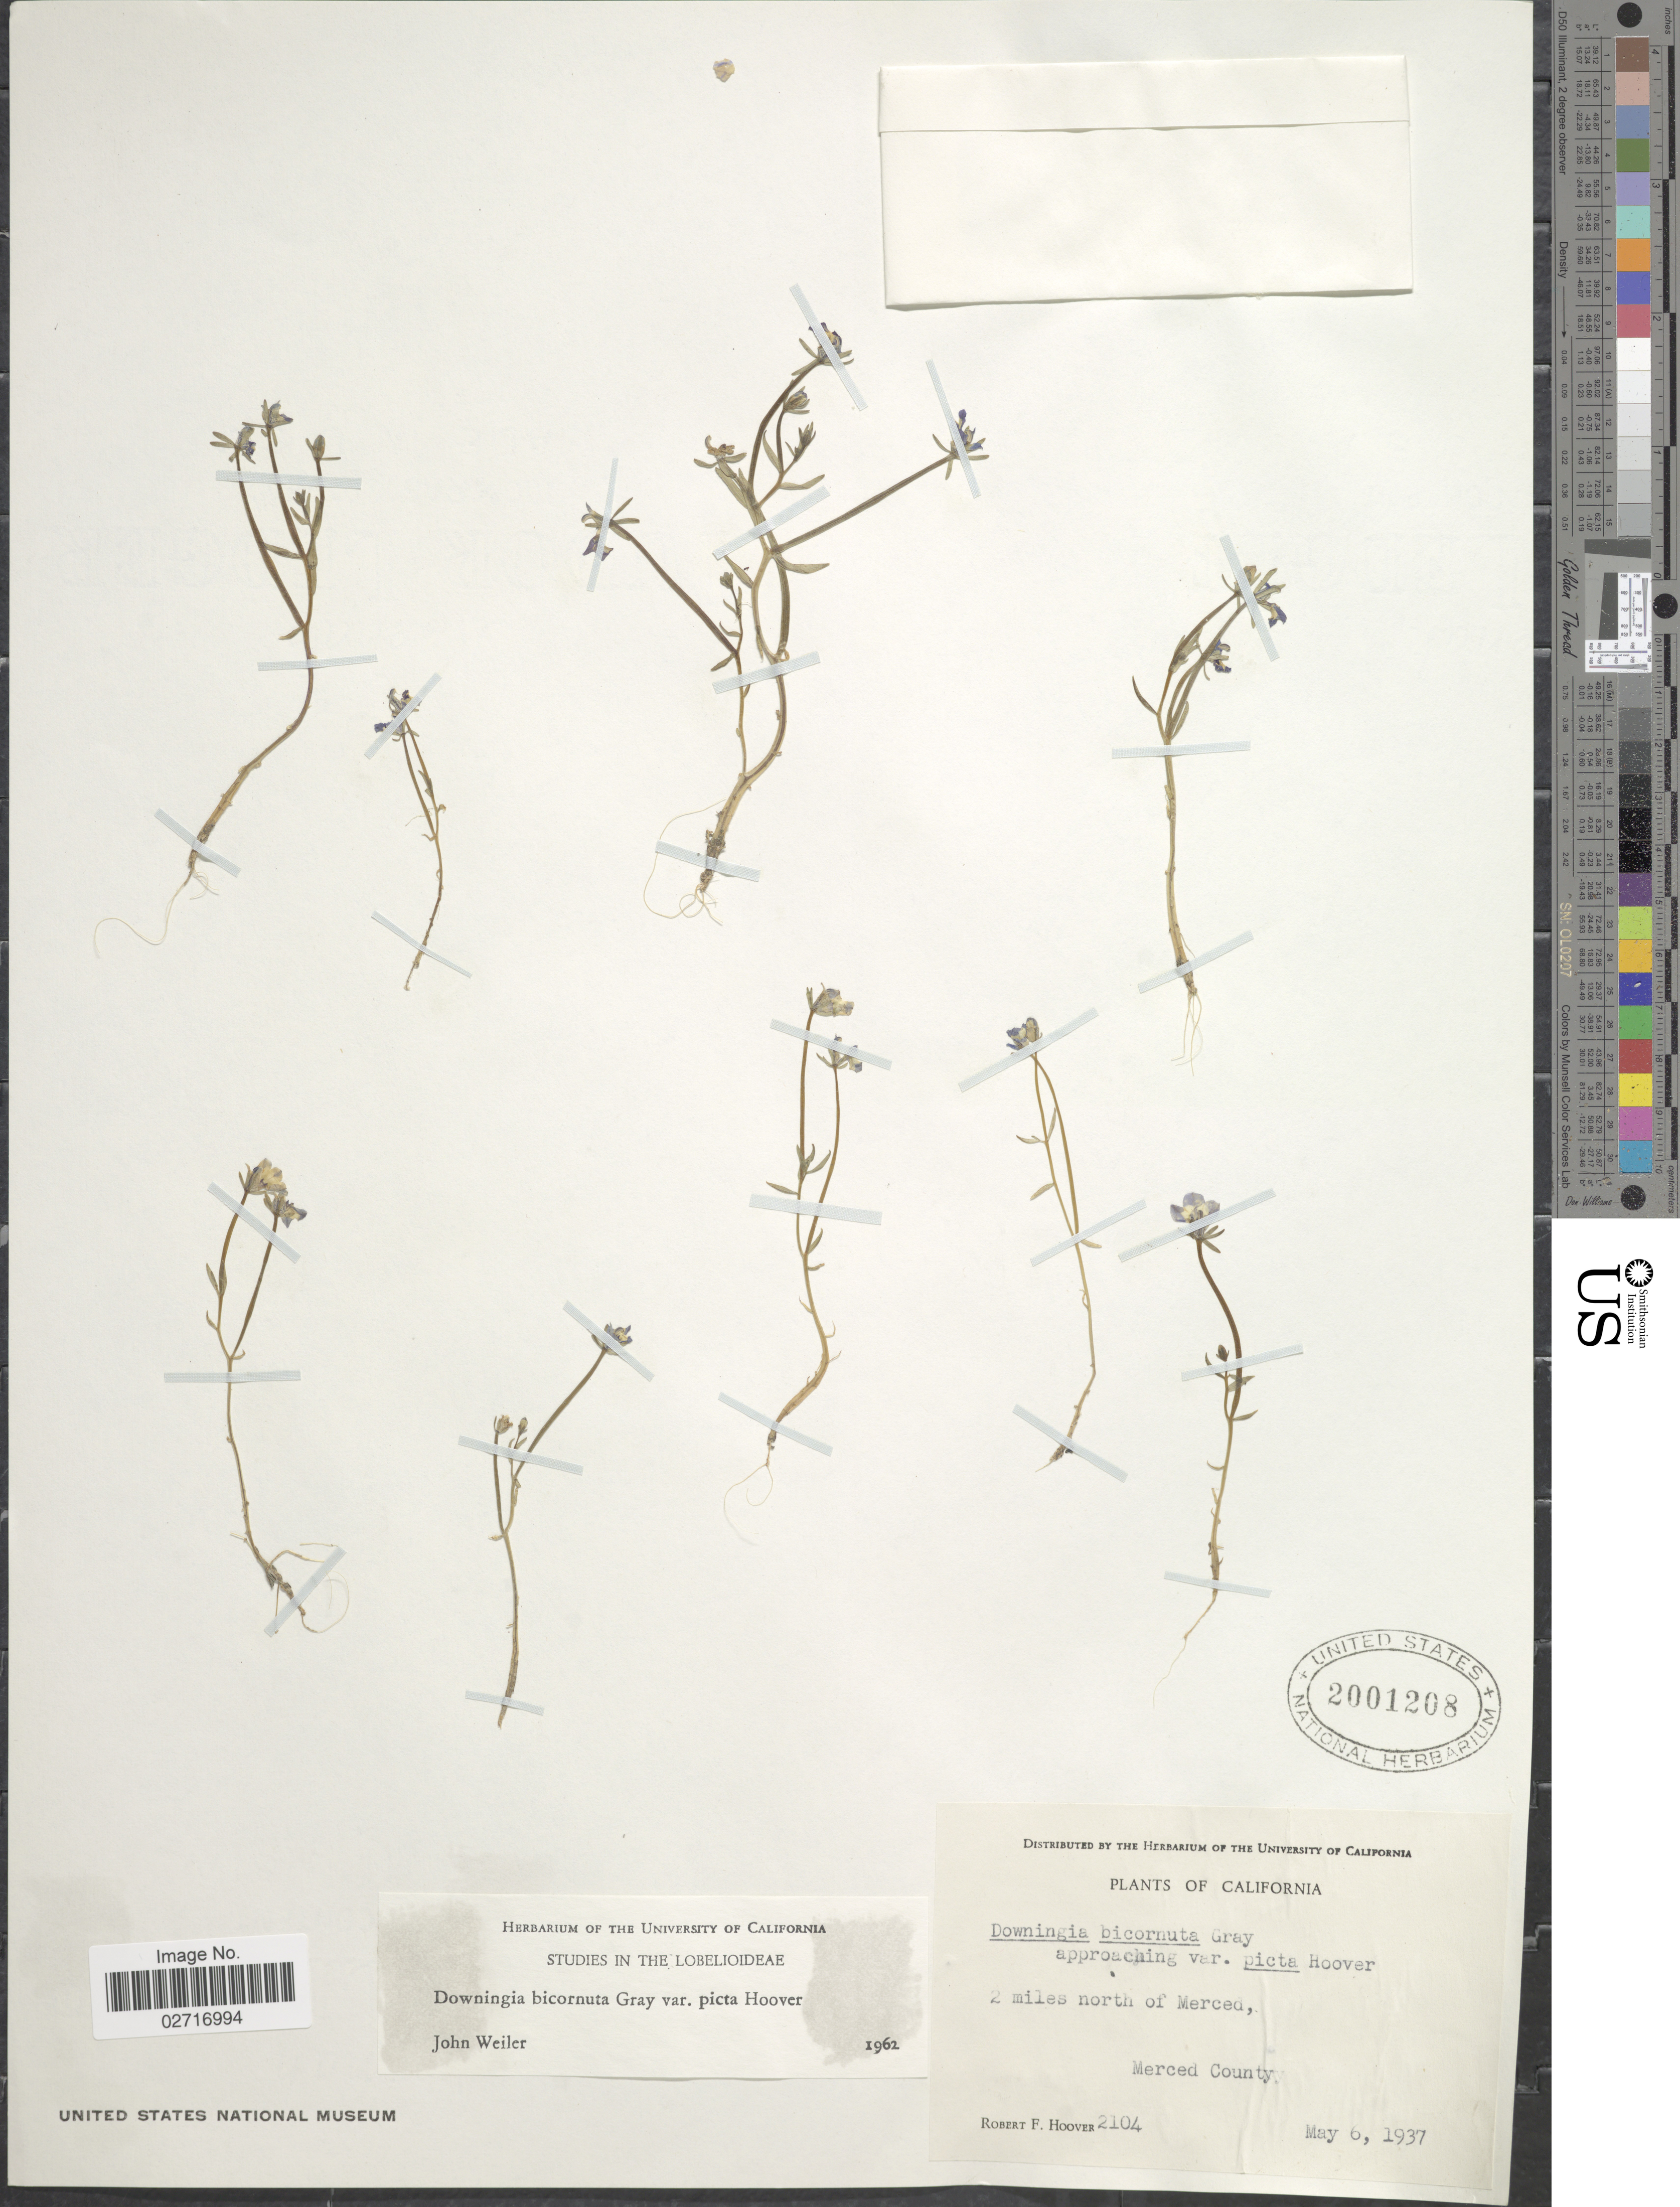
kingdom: Plantae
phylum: Tracheophyta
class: Magnoliopsida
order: Asterales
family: Campanulaceae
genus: Downingia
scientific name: Downingia bicornuta var. picta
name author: Hoover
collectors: R. F. Hoover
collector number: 2104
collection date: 1937-05-06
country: United States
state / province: California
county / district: Merced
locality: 2 miles north of Merced, Merced County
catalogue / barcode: US 2001208